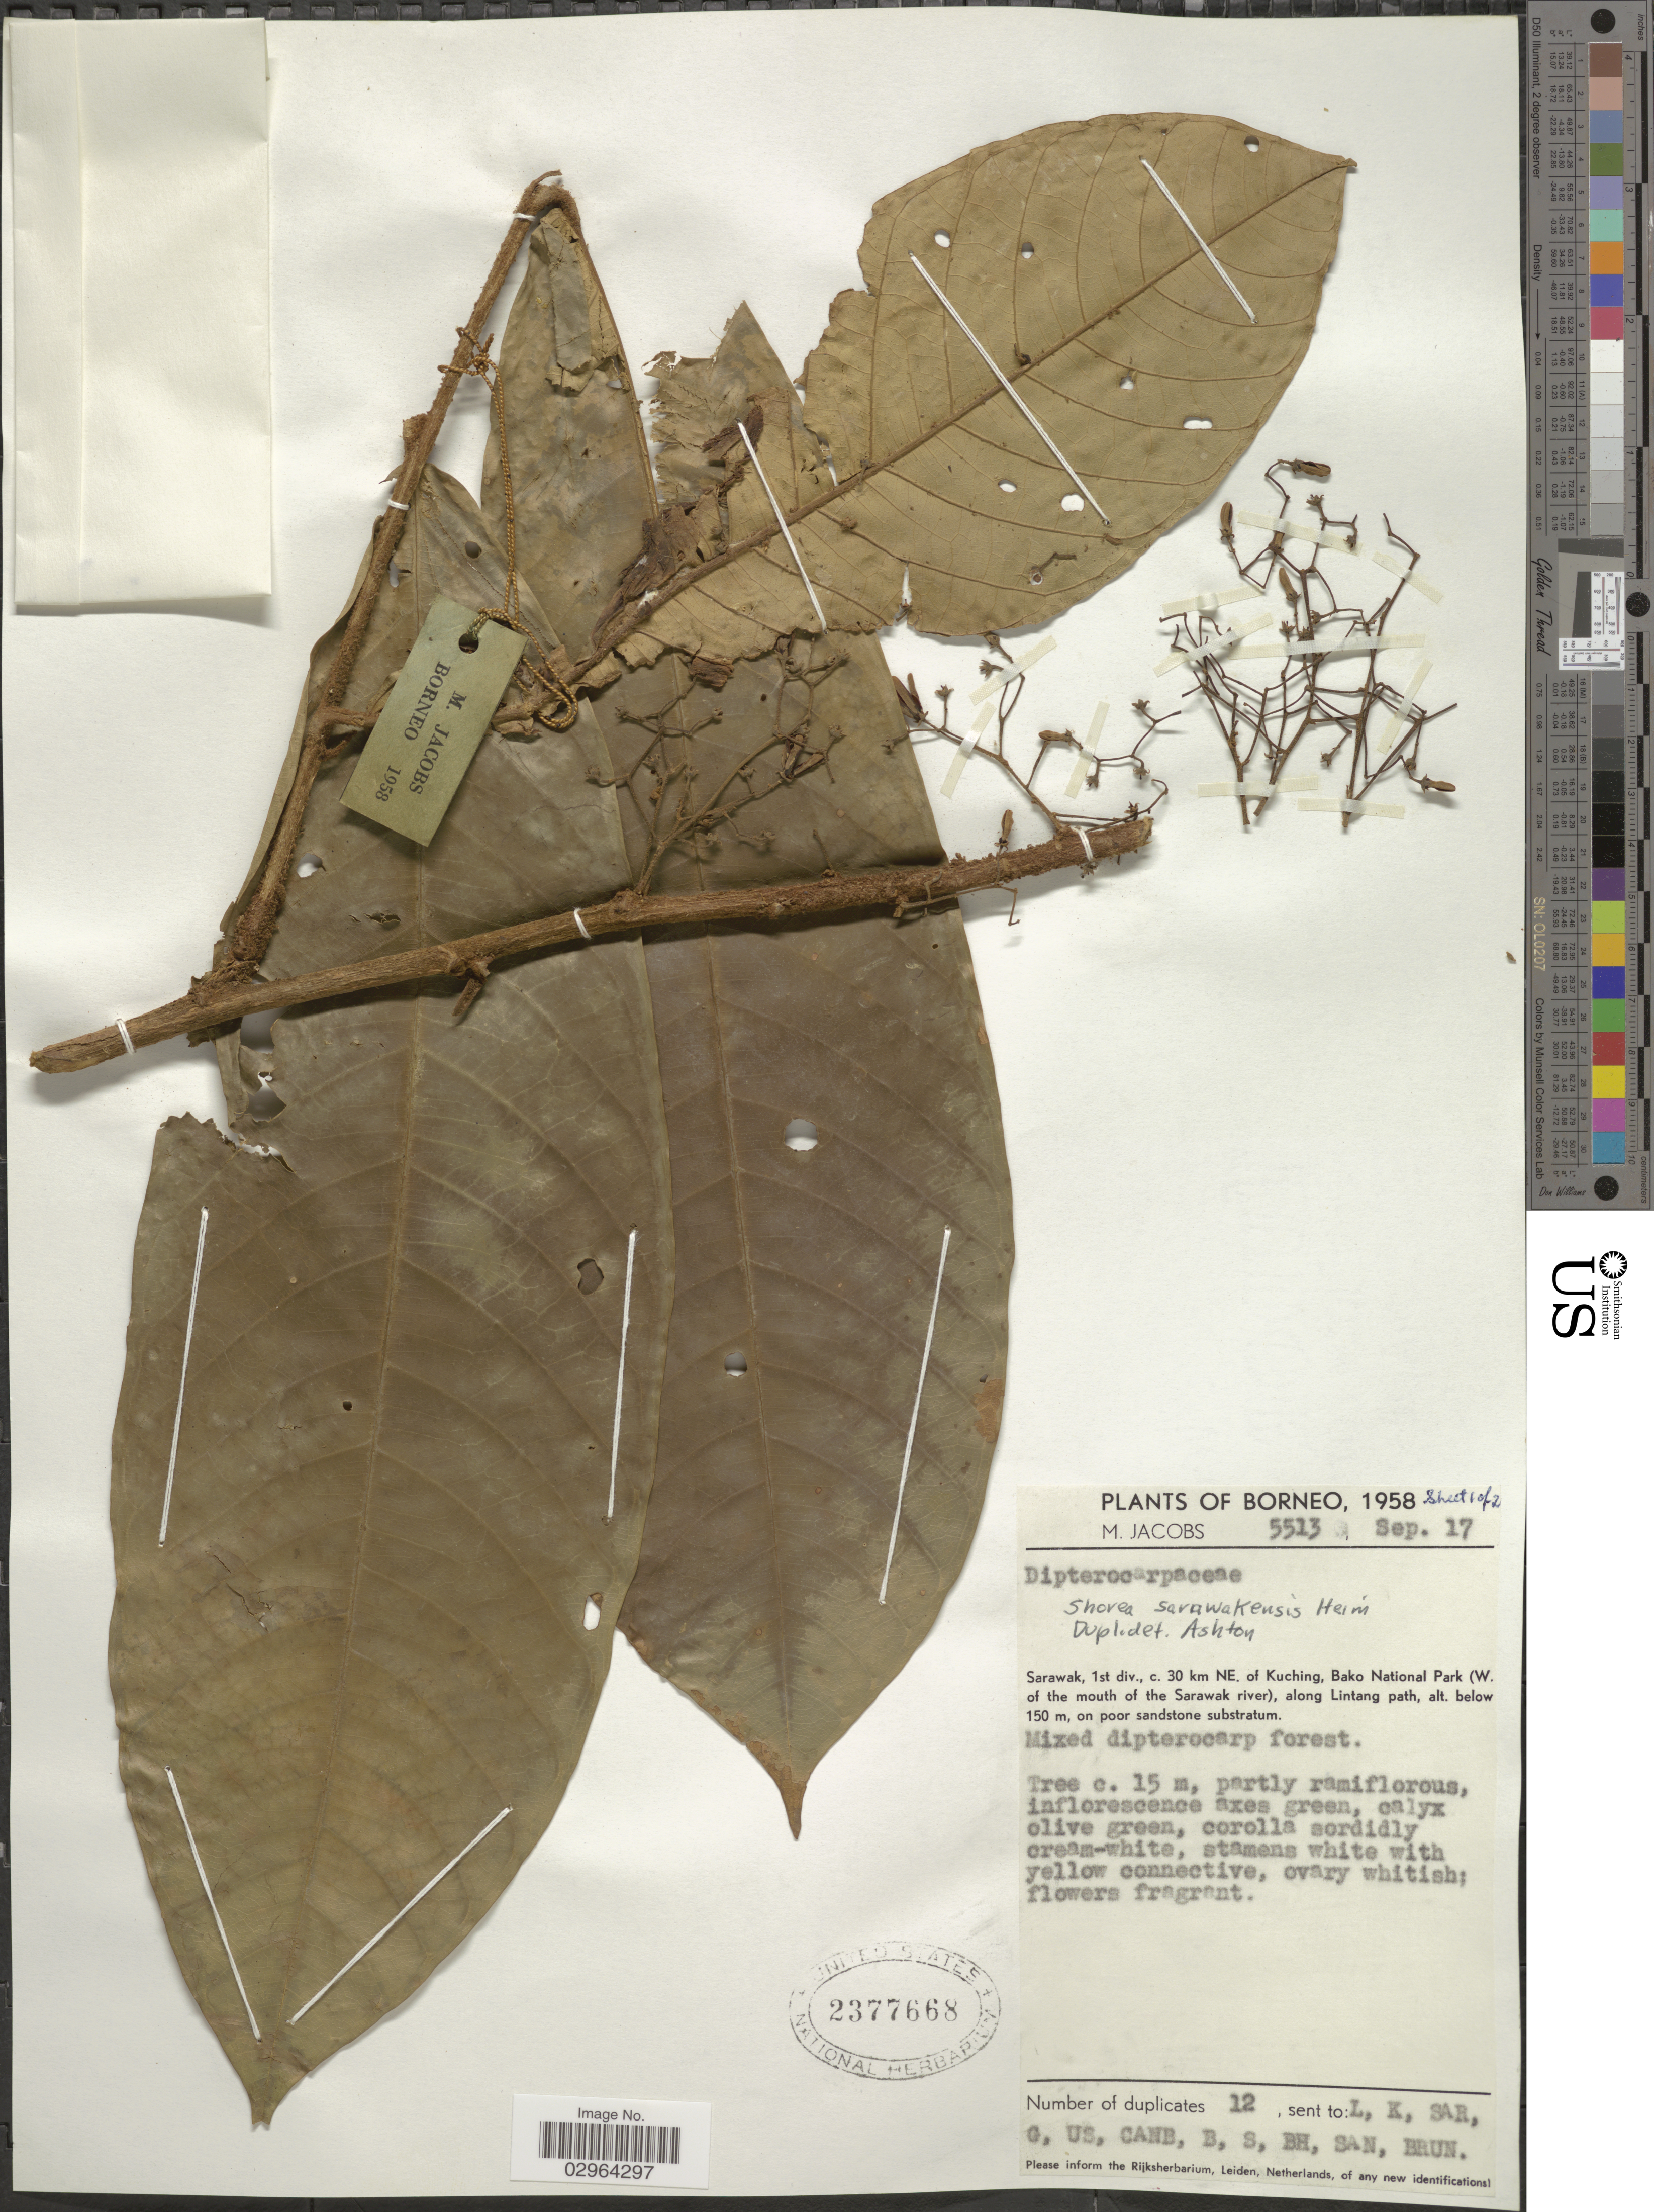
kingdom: Plantae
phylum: Tracheophyta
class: Magnoliopsida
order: Malvales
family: Dipterocarpaceae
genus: Vatica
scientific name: Vatica sarawakensis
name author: F. Heim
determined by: Ashton, P. S.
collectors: M. Jacobs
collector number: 5513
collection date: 1958-09-17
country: Malaysia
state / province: Sarawak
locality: Borneo. 1st div., c. 30 km NE. of Kuching, Bako National Park (W. of the mouth of the Sarawak river), along Lintang path.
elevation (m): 150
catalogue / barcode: US 2377668